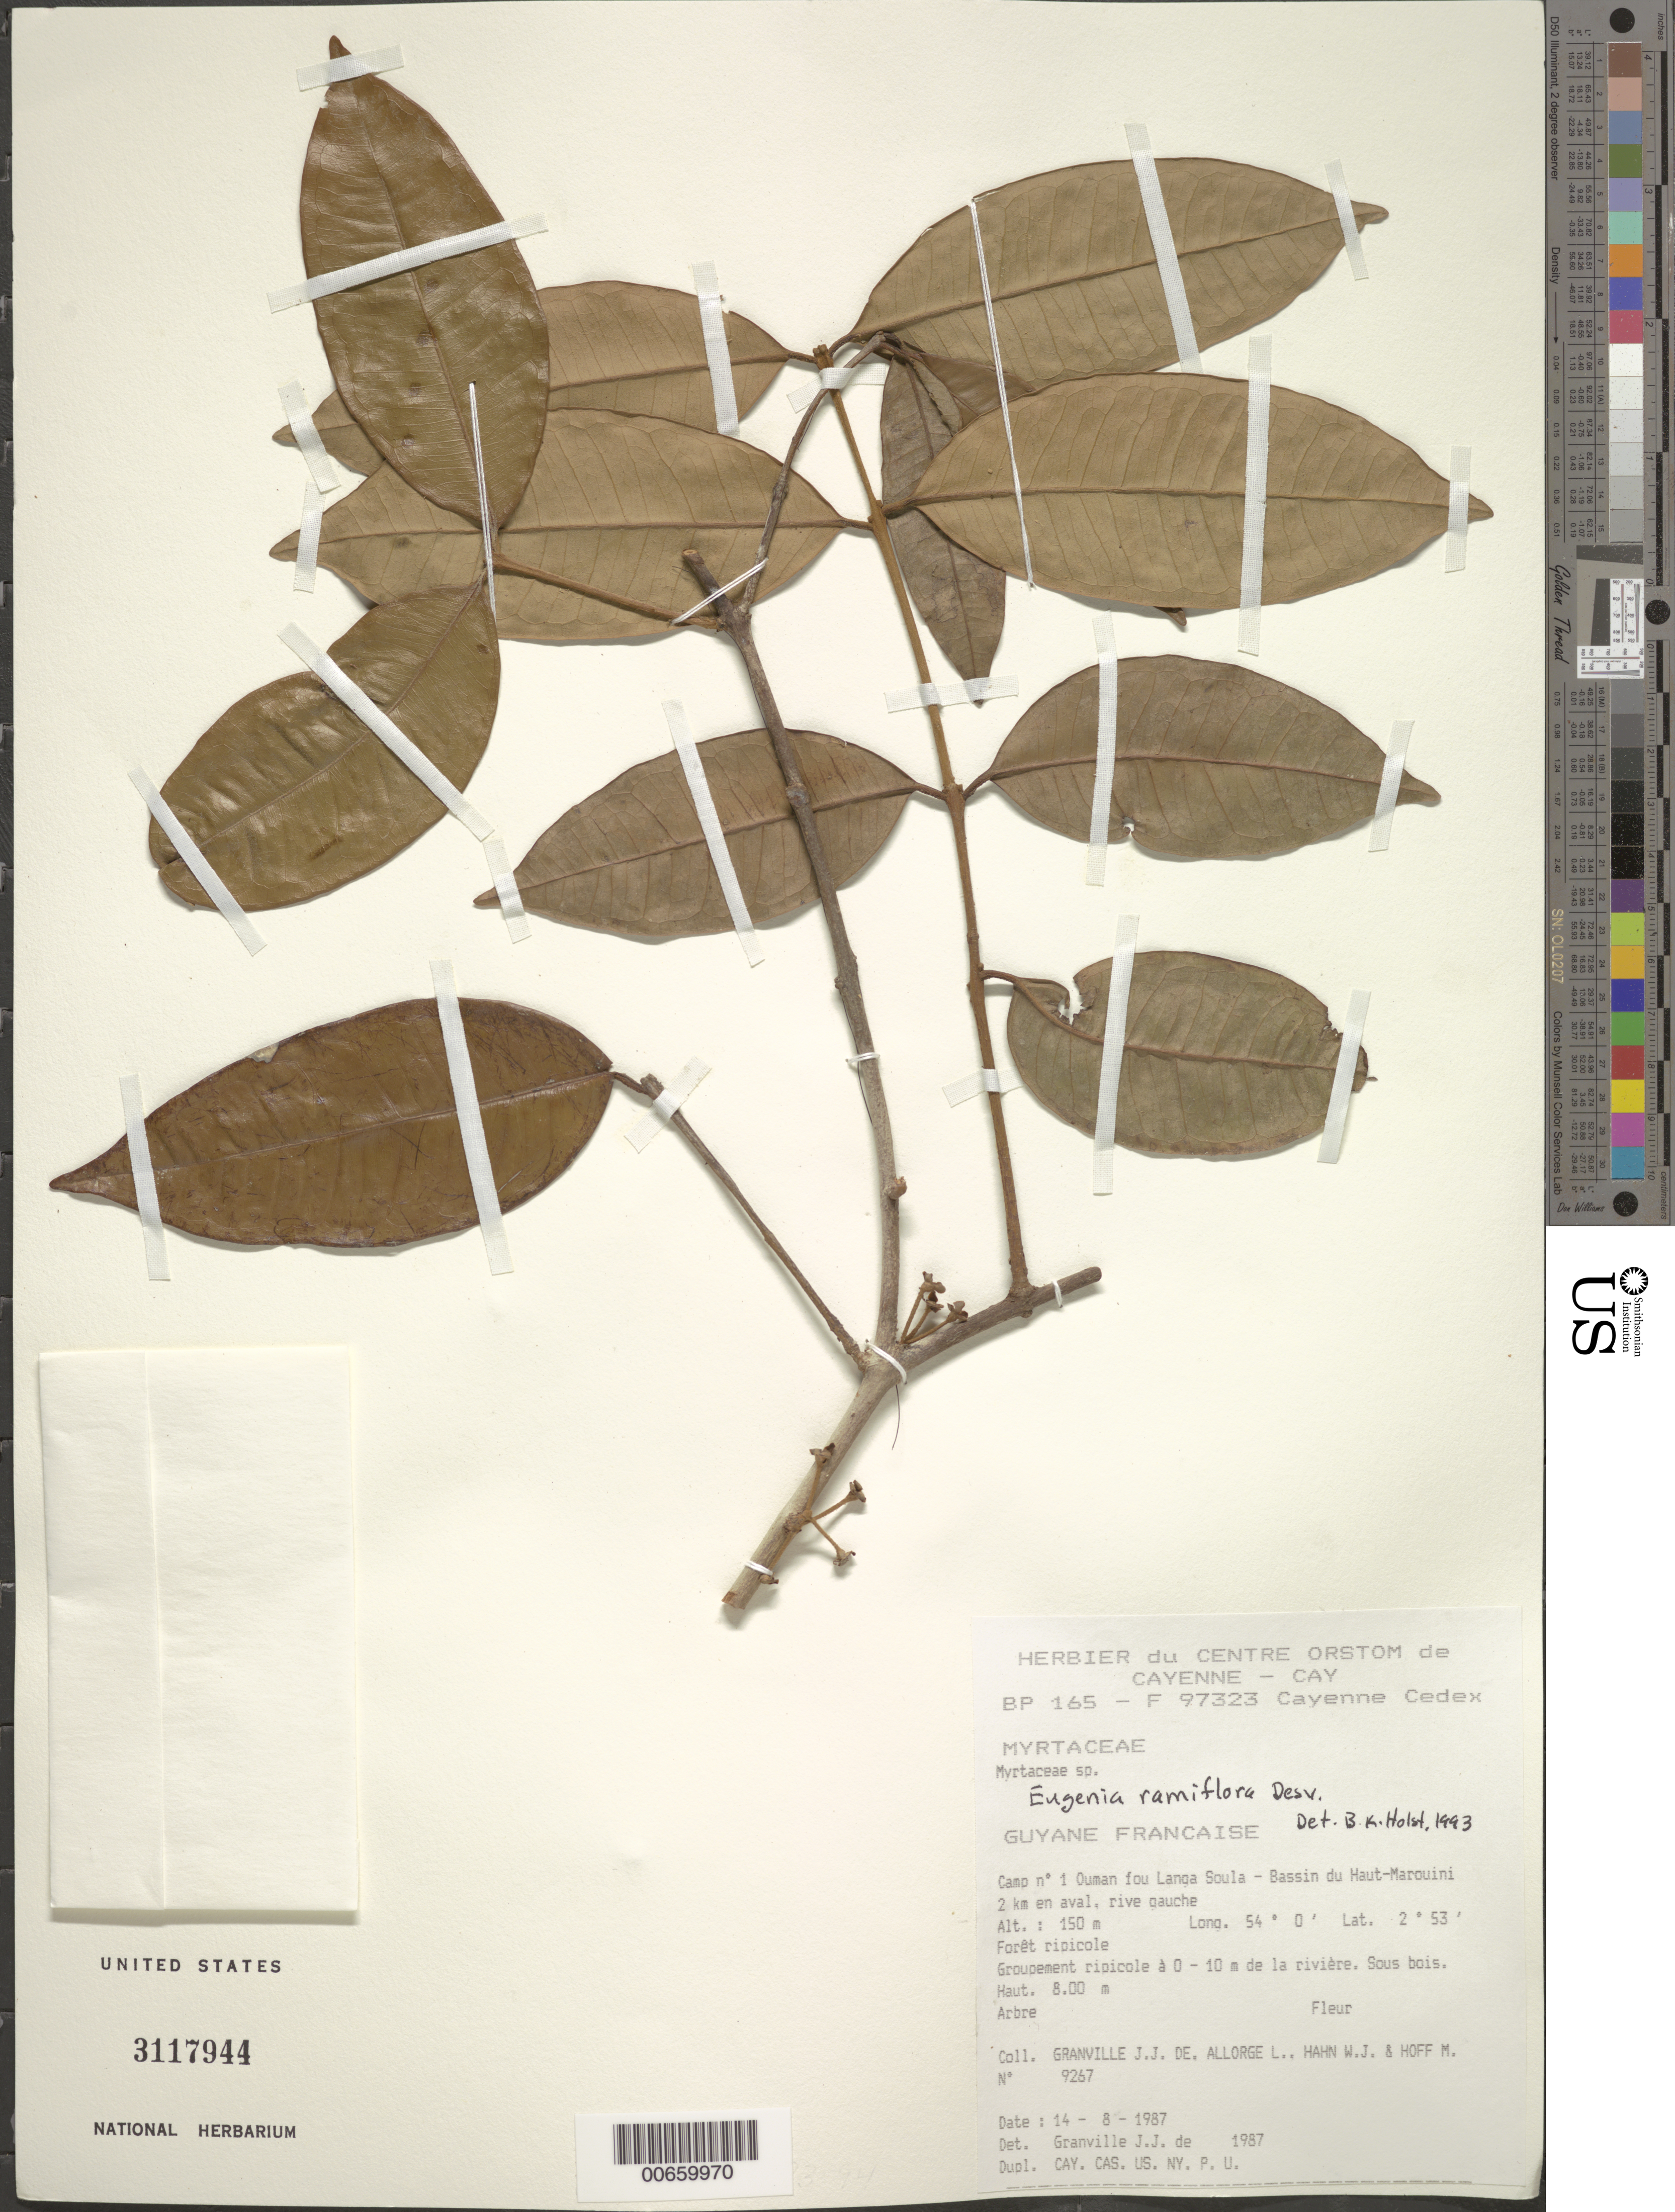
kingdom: Plantae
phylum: Tracheophyta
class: Magnoliopsida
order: Myrtales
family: Myrtaceae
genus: Eugenia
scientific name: Eugenia ramiflora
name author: Desv.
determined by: Holst, Bruce K.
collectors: J.-J. de Granville, L. Allorge, W. J. Hahn & M. Hoff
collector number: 9267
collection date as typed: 14-Aug-87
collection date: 1987-08-14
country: French Guiana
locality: Camp #1, Ouman fou Langa Soula, Bassin du Haut-Marouini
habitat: Forêt ripicole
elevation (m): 150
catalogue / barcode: US 3117944